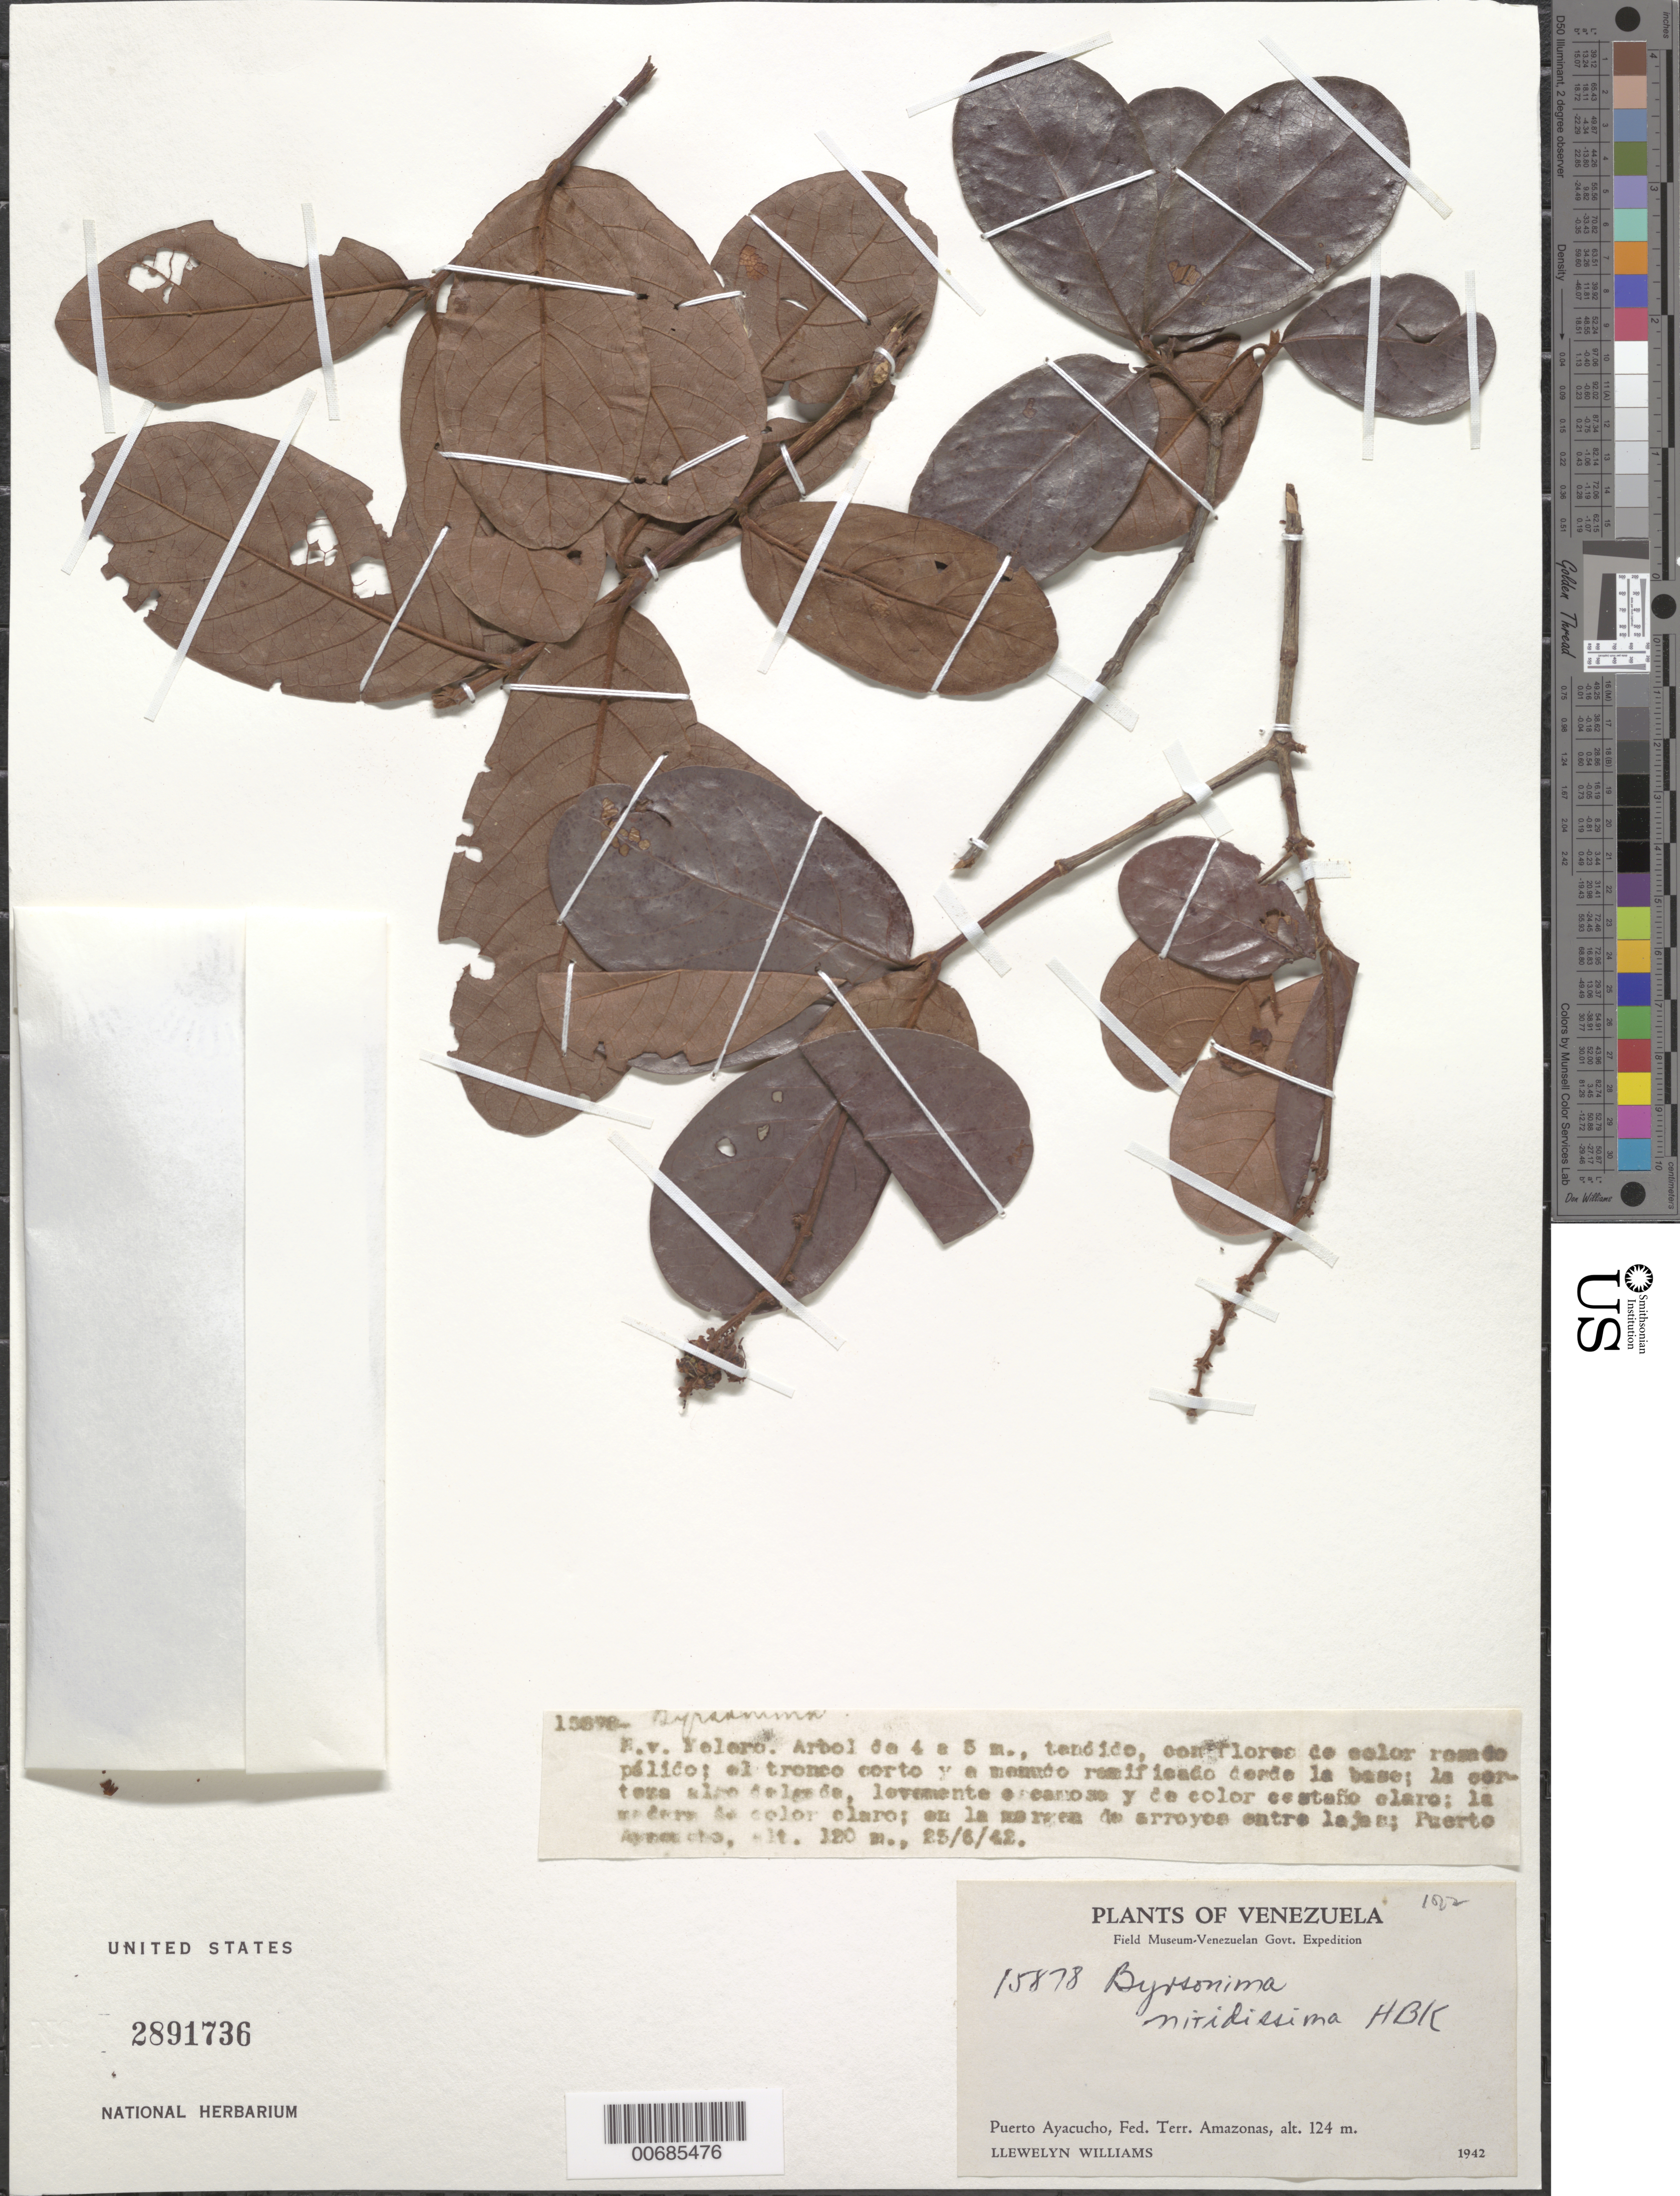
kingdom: Plantae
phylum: Tracheophyta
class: Magnoliopsida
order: Malpighiales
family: Malpighiaceae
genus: Byrsonima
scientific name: Byrsonima nitidissima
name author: Kunth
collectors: Ll. Williams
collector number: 15878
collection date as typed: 25-Jun-42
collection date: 1942-06-25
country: Venezuela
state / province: Amazonas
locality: Puerto Ayacucho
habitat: Margen de arroyos entre lajas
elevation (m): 120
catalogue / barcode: US 2891736